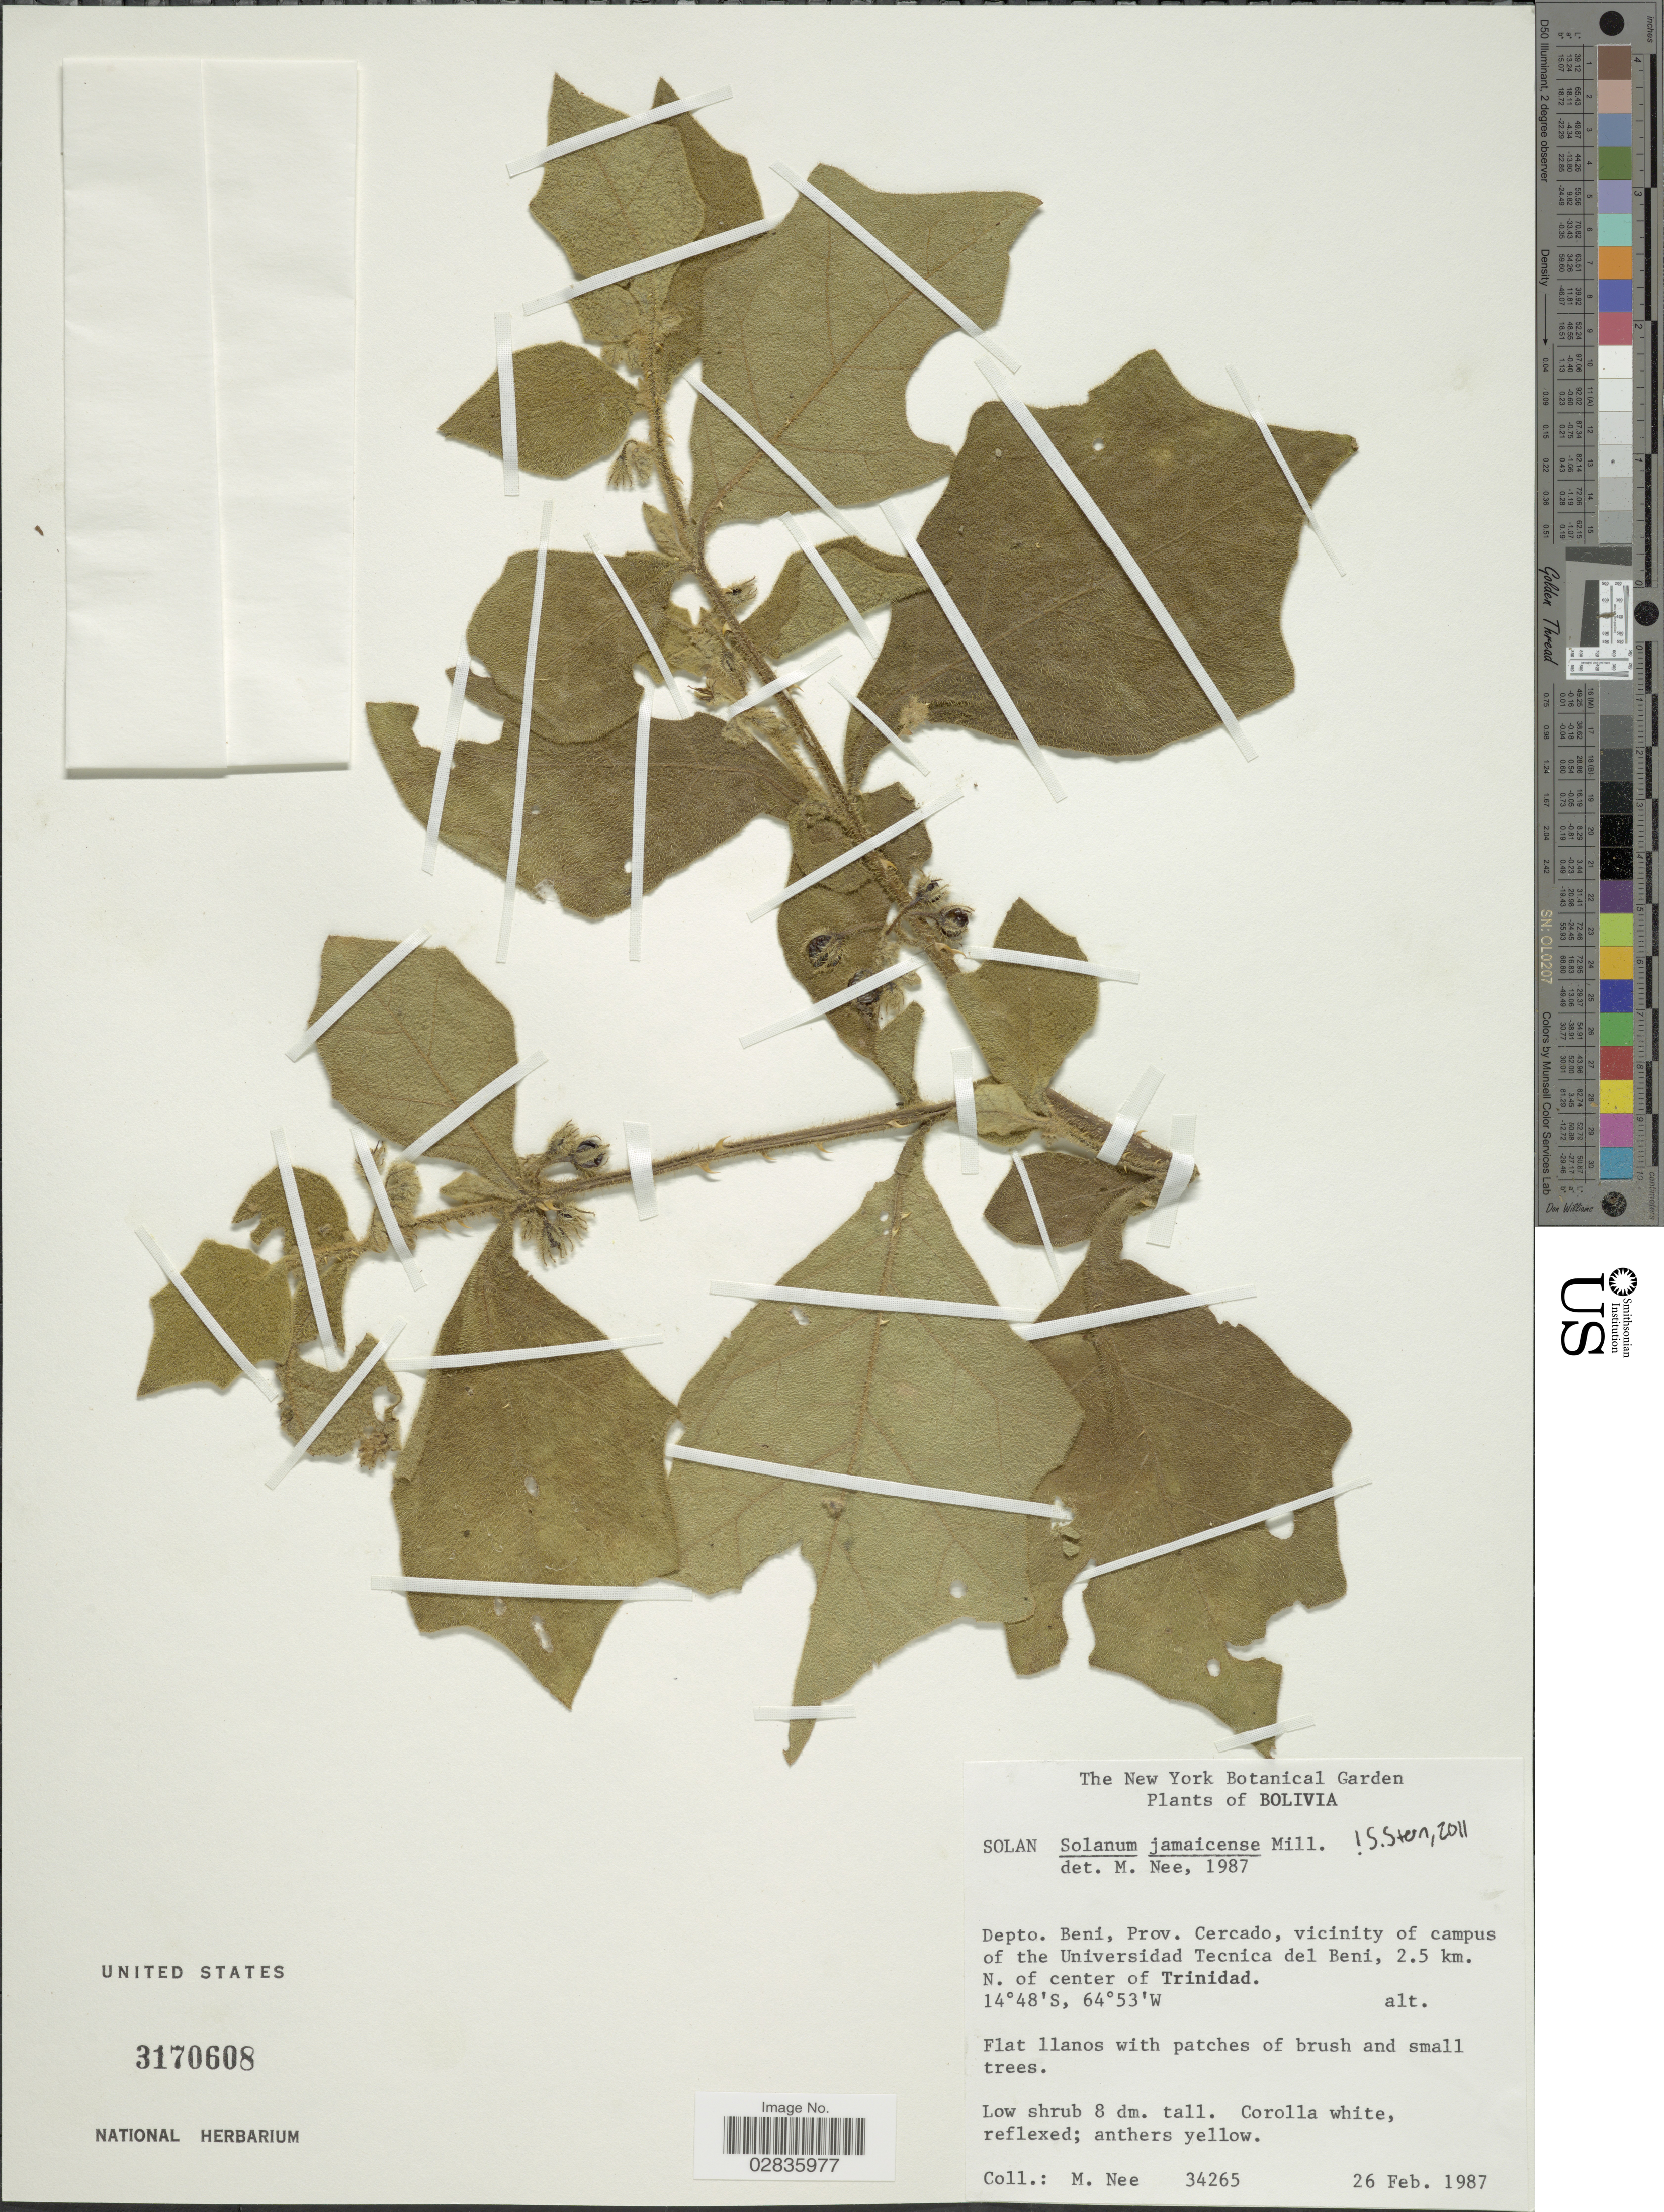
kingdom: Plantae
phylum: Tracheophyta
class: Magnoliopsida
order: Solanales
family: Solanaceae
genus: Solanum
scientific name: Solanum jamaicense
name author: Mill.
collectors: M. Nee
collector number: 34265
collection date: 1987-02-26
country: Bolivia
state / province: Beni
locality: Depto. Beni, Prov. Cercado, vicinity of campus of the Universidad Tecnica del Beni, 2.5 km. N. of center of Trinidad.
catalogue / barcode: US 3170608